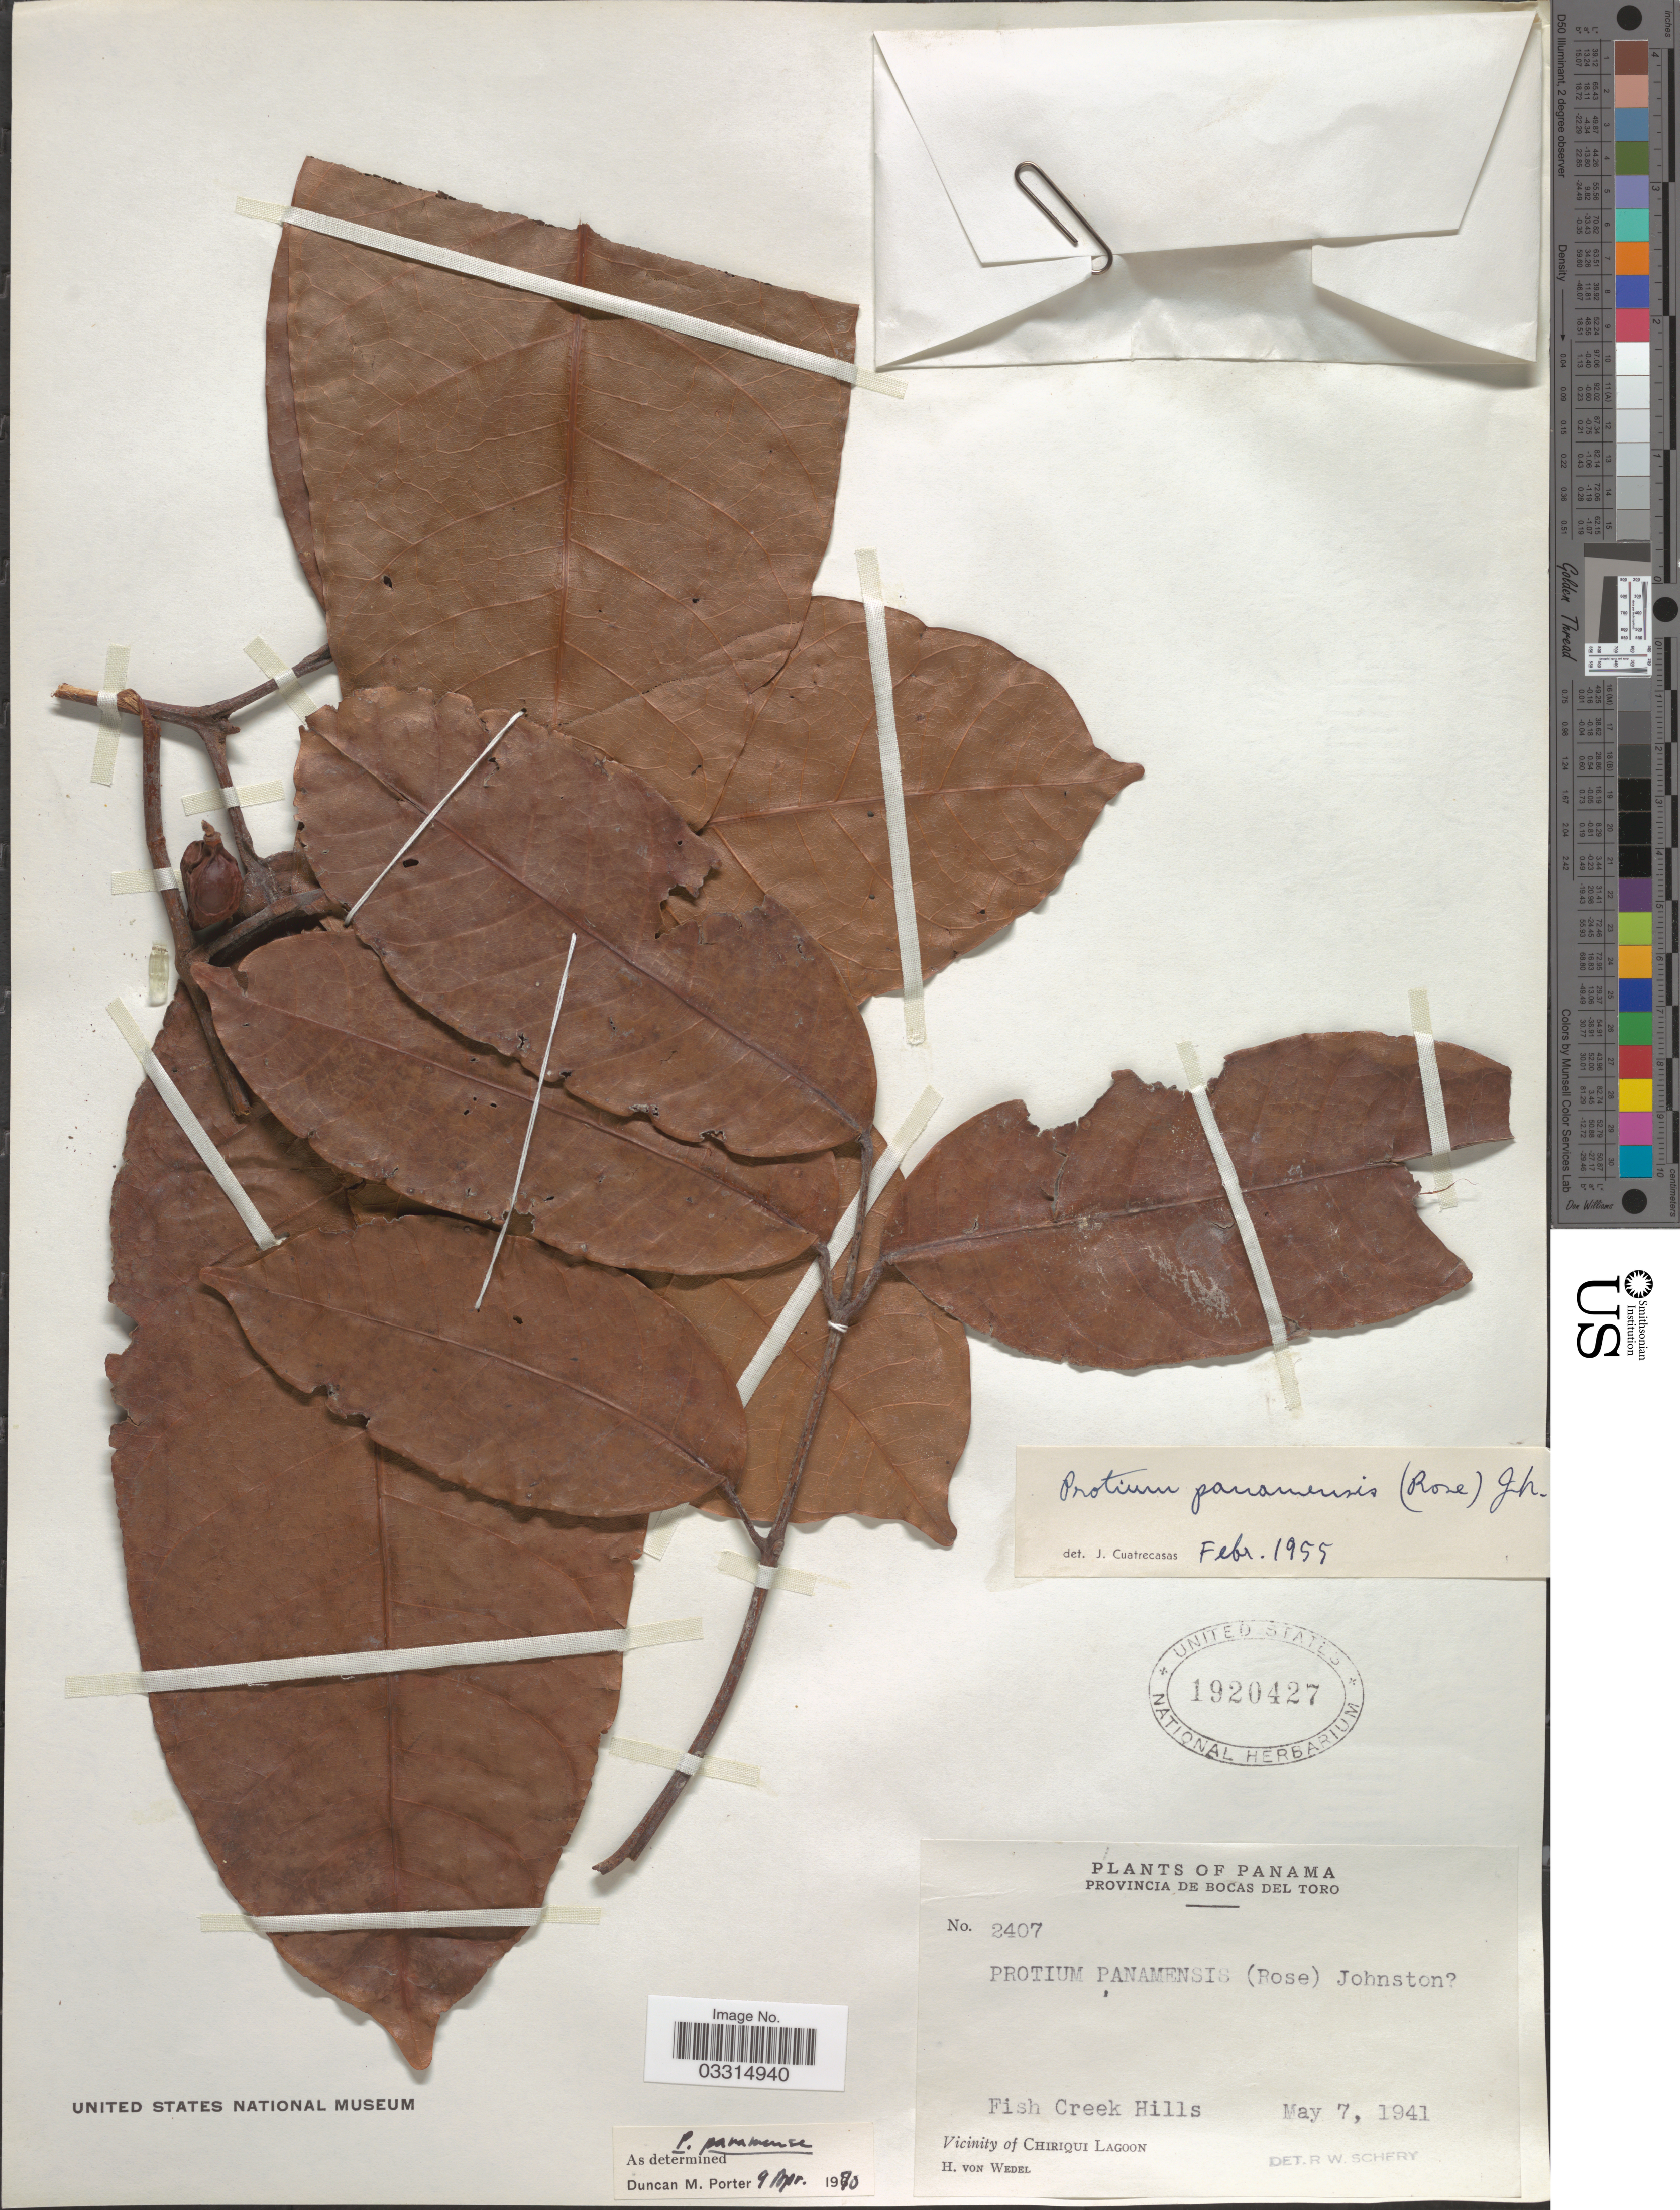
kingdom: Plantae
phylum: Tracheophyta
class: Magnoliopsida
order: Sapindales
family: Burseraceae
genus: Protium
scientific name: Protium panamense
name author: (Rose) I.M. Johnst.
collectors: H. von Wedel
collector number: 2407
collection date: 1941-05-07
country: Panama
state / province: Bocas del Toro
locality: Fish Creek Hills. Vicinity of Chiriqui Lagoon.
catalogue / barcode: US 1920427